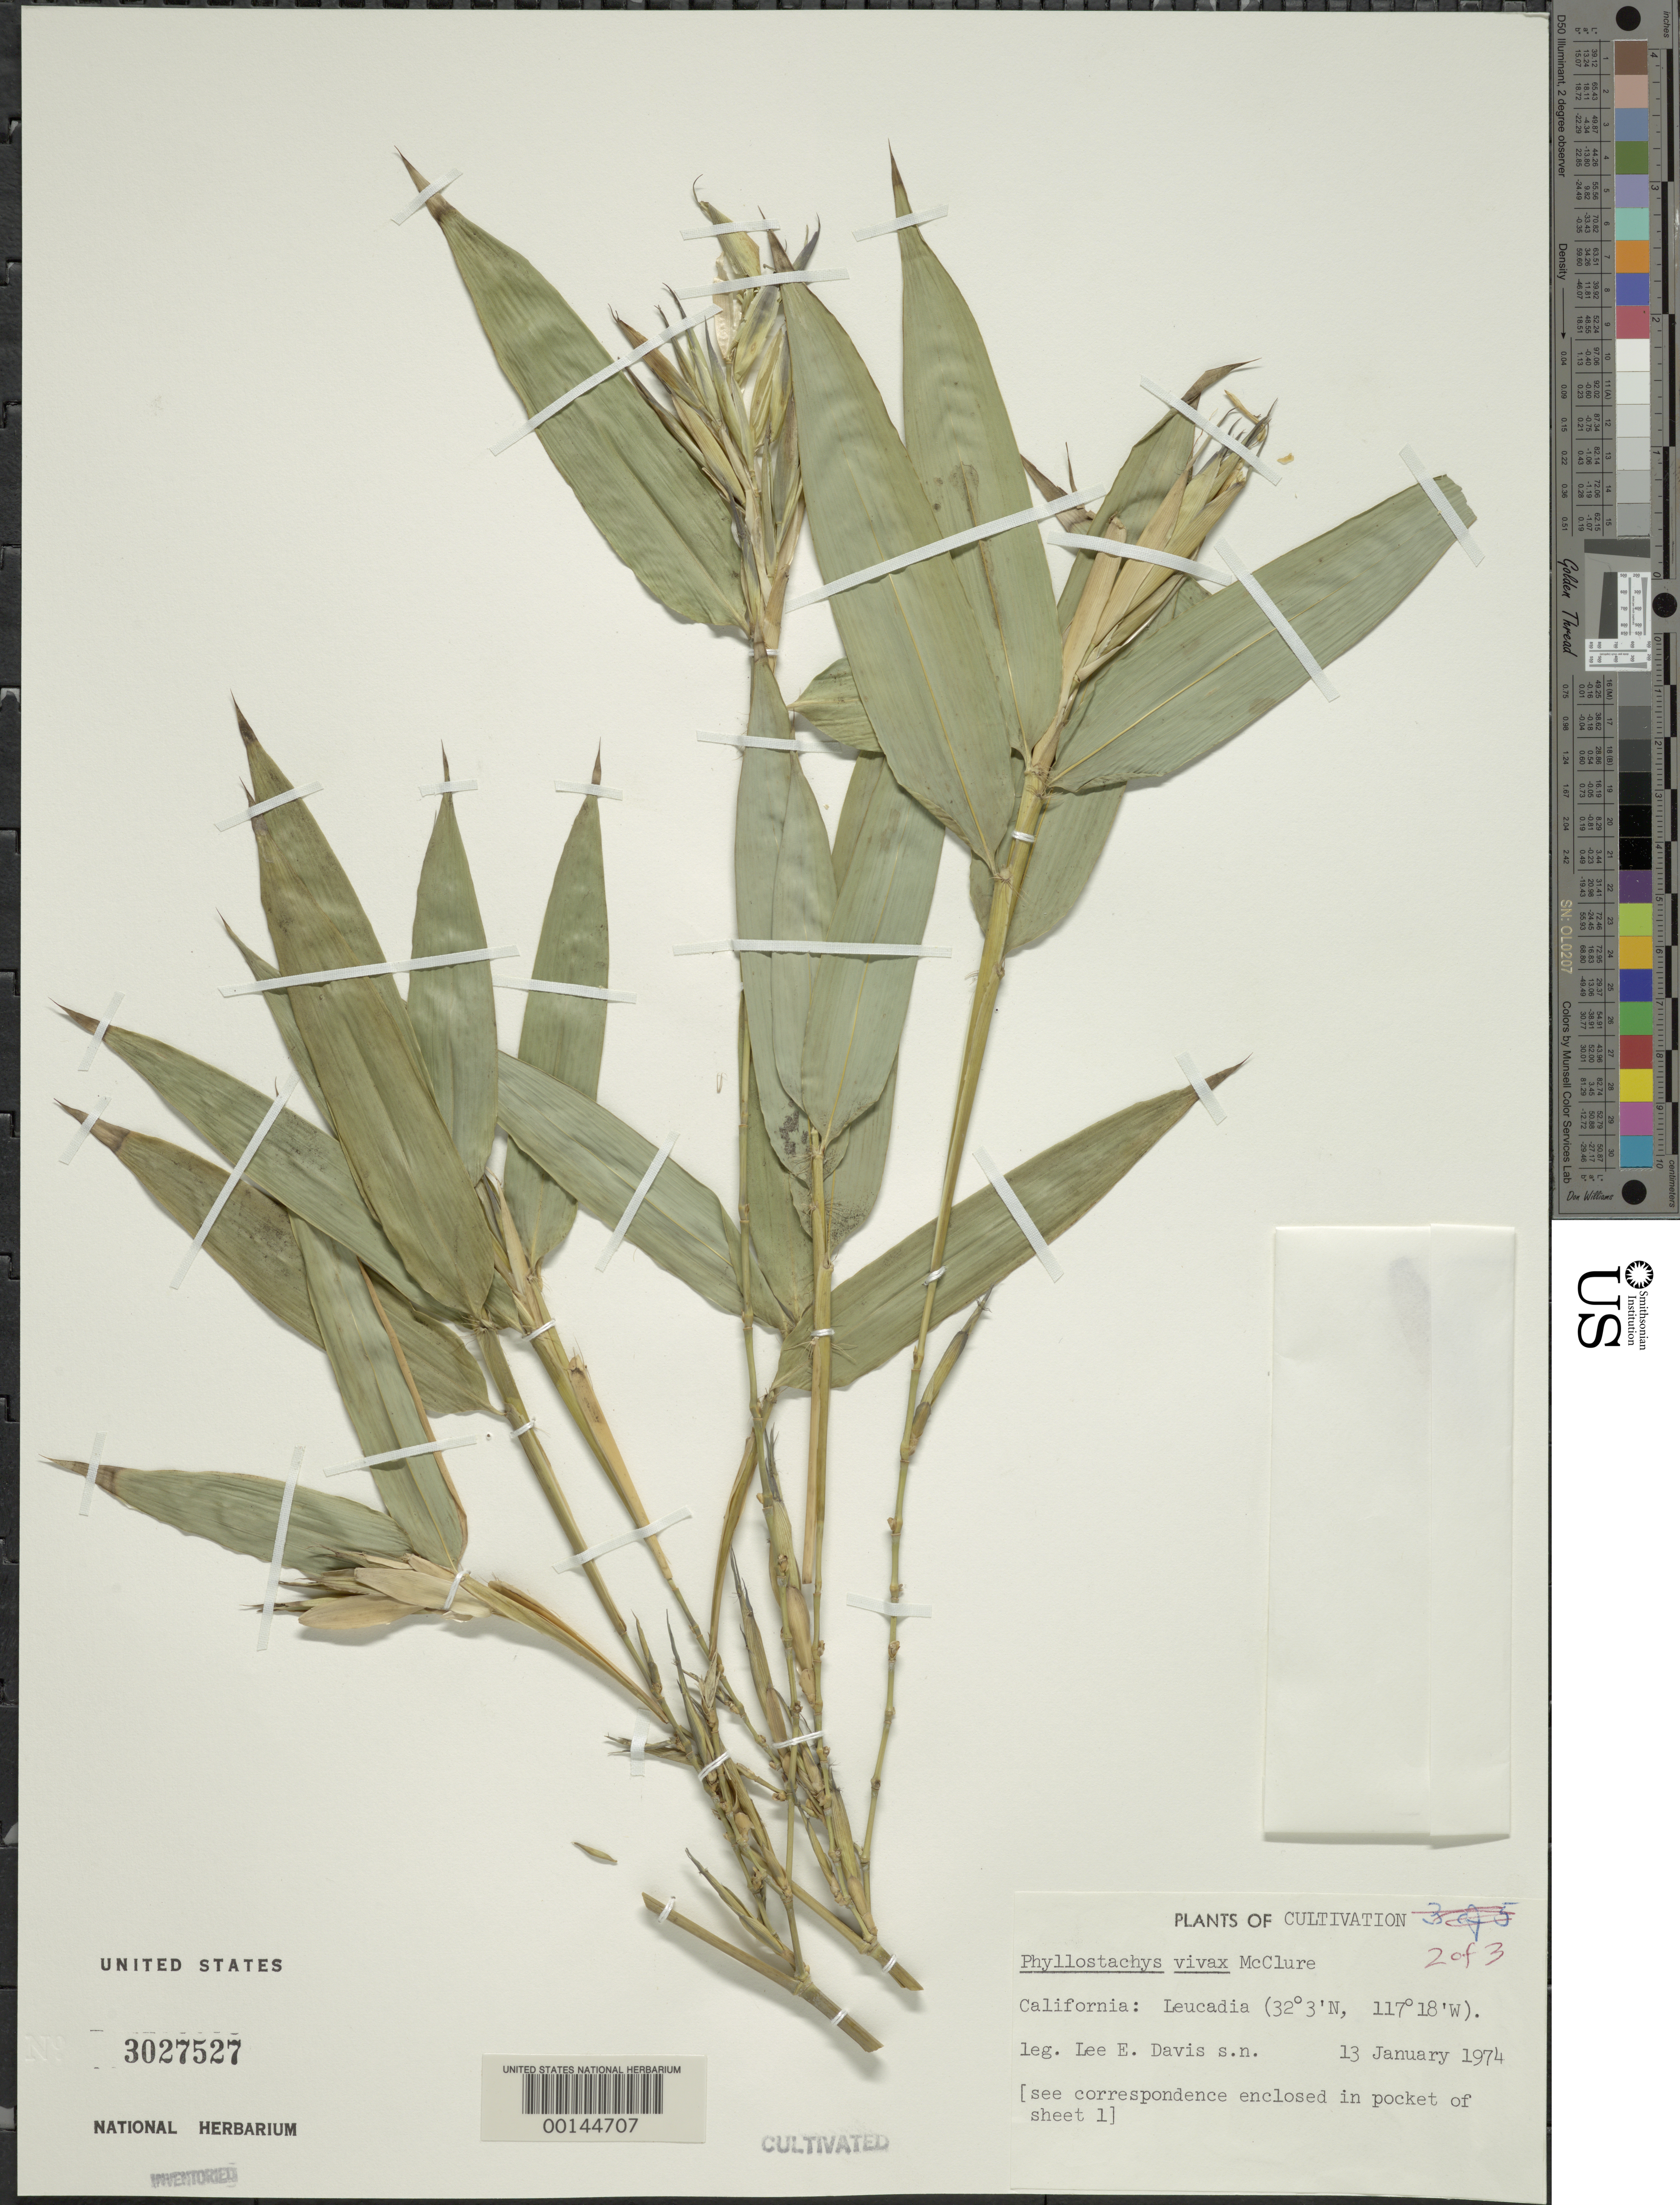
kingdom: Plantae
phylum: Tracheophyta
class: Liliopsida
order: Poales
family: Poaceae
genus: Phyllostachys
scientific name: Phyllostachys vivax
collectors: L. Davis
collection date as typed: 13 Jan 1974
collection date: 1974-01-13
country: United States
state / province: California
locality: Leucadia; lat 32 03'n: long 117 18'w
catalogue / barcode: US 3027527